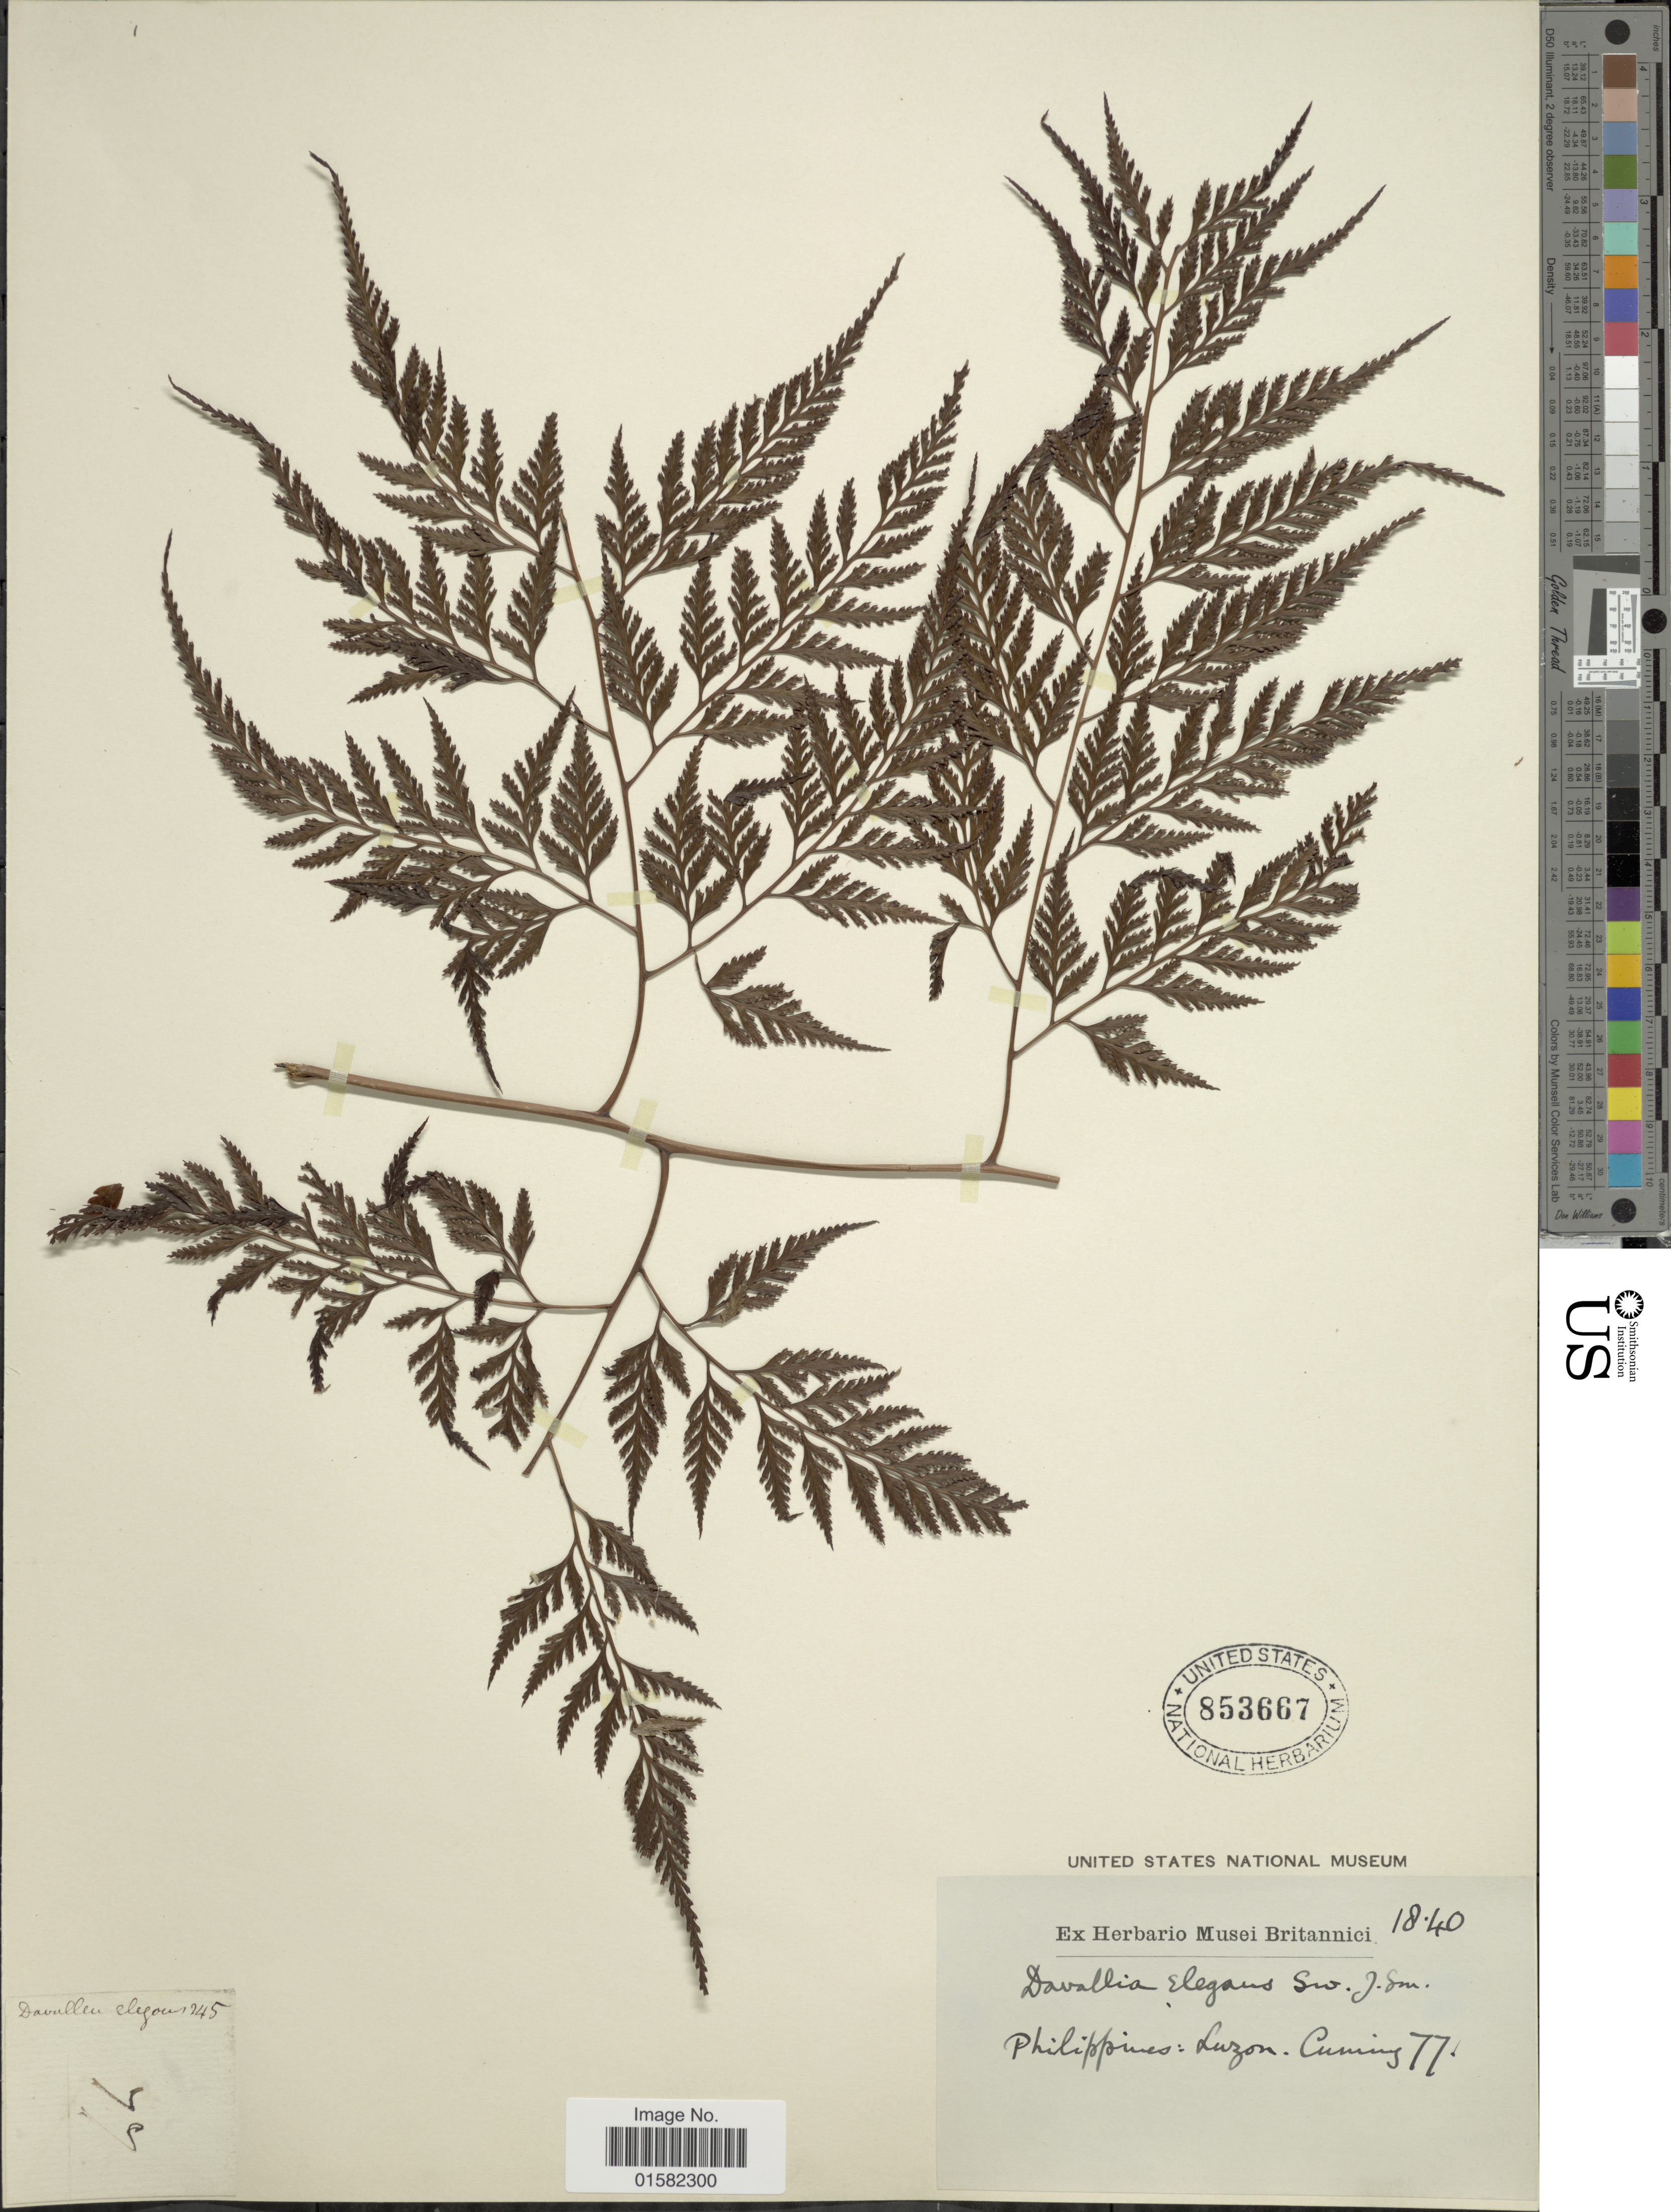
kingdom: Plantae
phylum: Tracheophyta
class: Polypodiopsida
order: Polypodiales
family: Davalliaceae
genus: Wibelia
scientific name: Wibelia denticulata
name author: (Burm. f.) M. Kato & Tsutsumi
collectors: -. Cuming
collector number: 77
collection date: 1840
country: Philippines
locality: Luzon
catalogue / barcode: US 853667